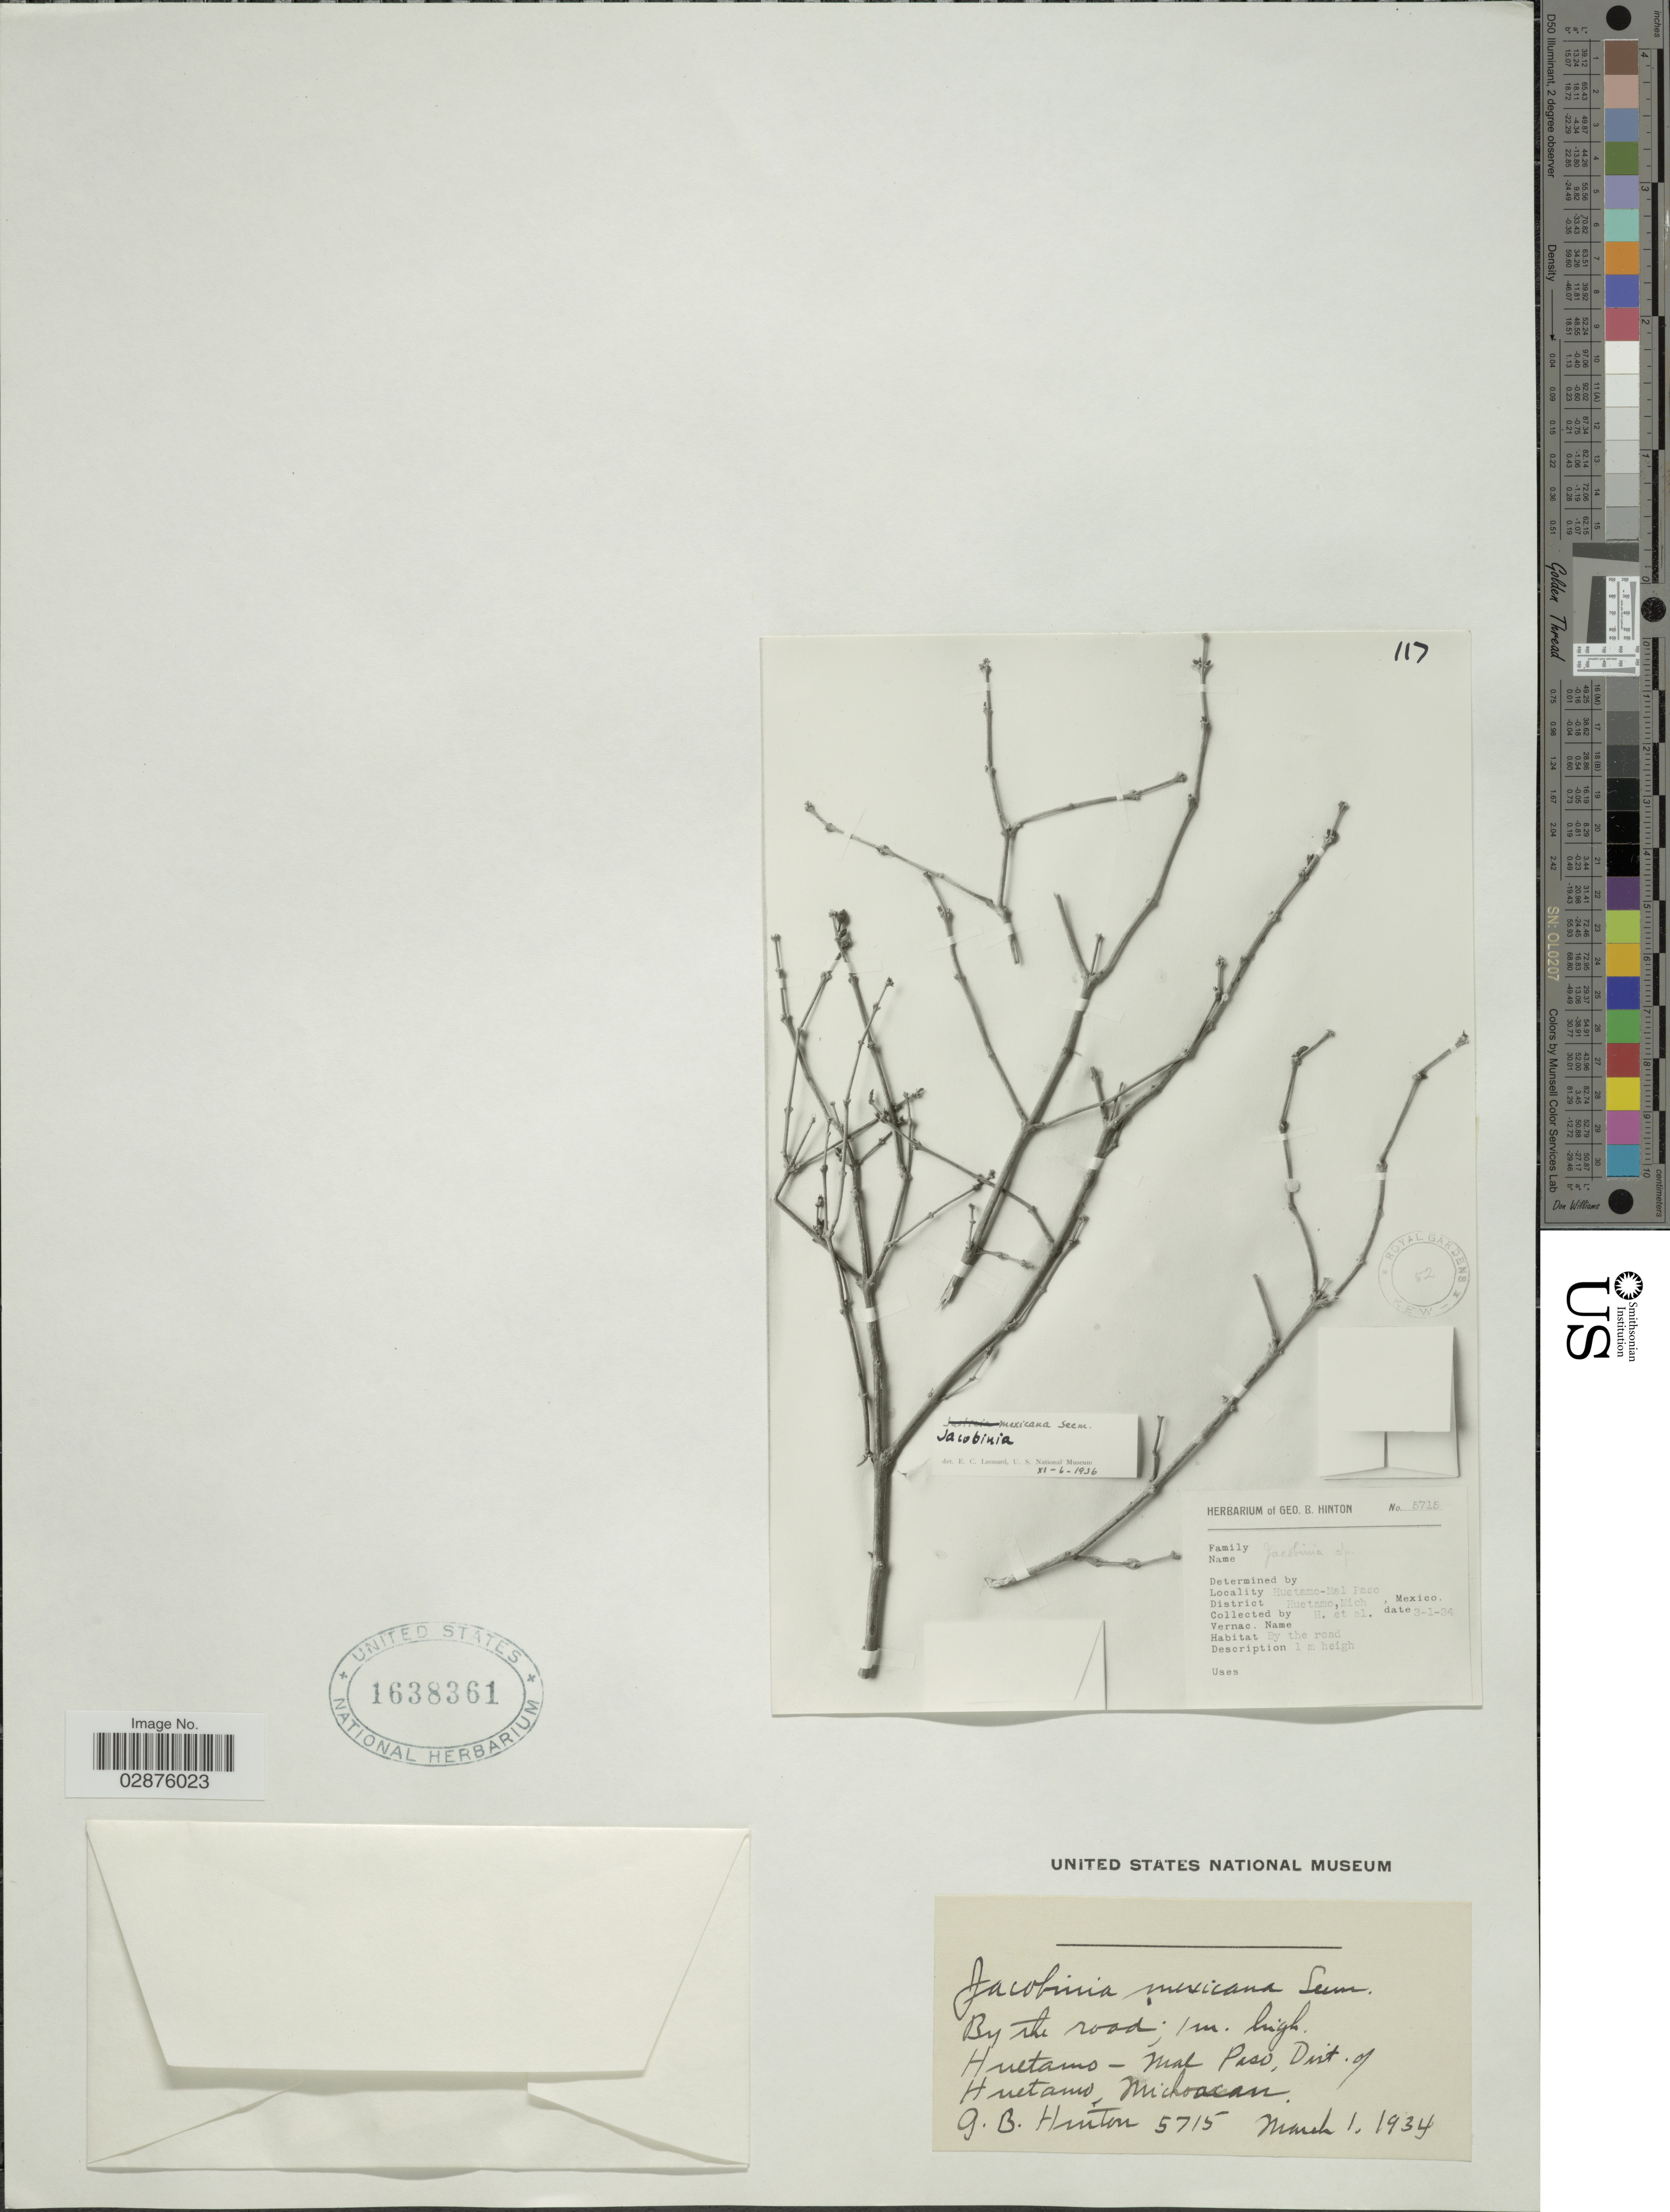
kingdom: Plantae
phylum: Tracheophyta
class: Magnoliopsida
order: Lamiales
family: Acanthaceae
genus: Justicia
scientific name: Justicia candicans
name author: (Nees) L.D. Benson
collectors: G. B. Hinton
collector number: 5715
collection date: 1934-03-01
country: Mexico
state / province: Michoacán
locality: By the road, Huetamo - Mal Paso, Dist. of Huetamo, Michoacan.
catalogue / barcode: US 1638361